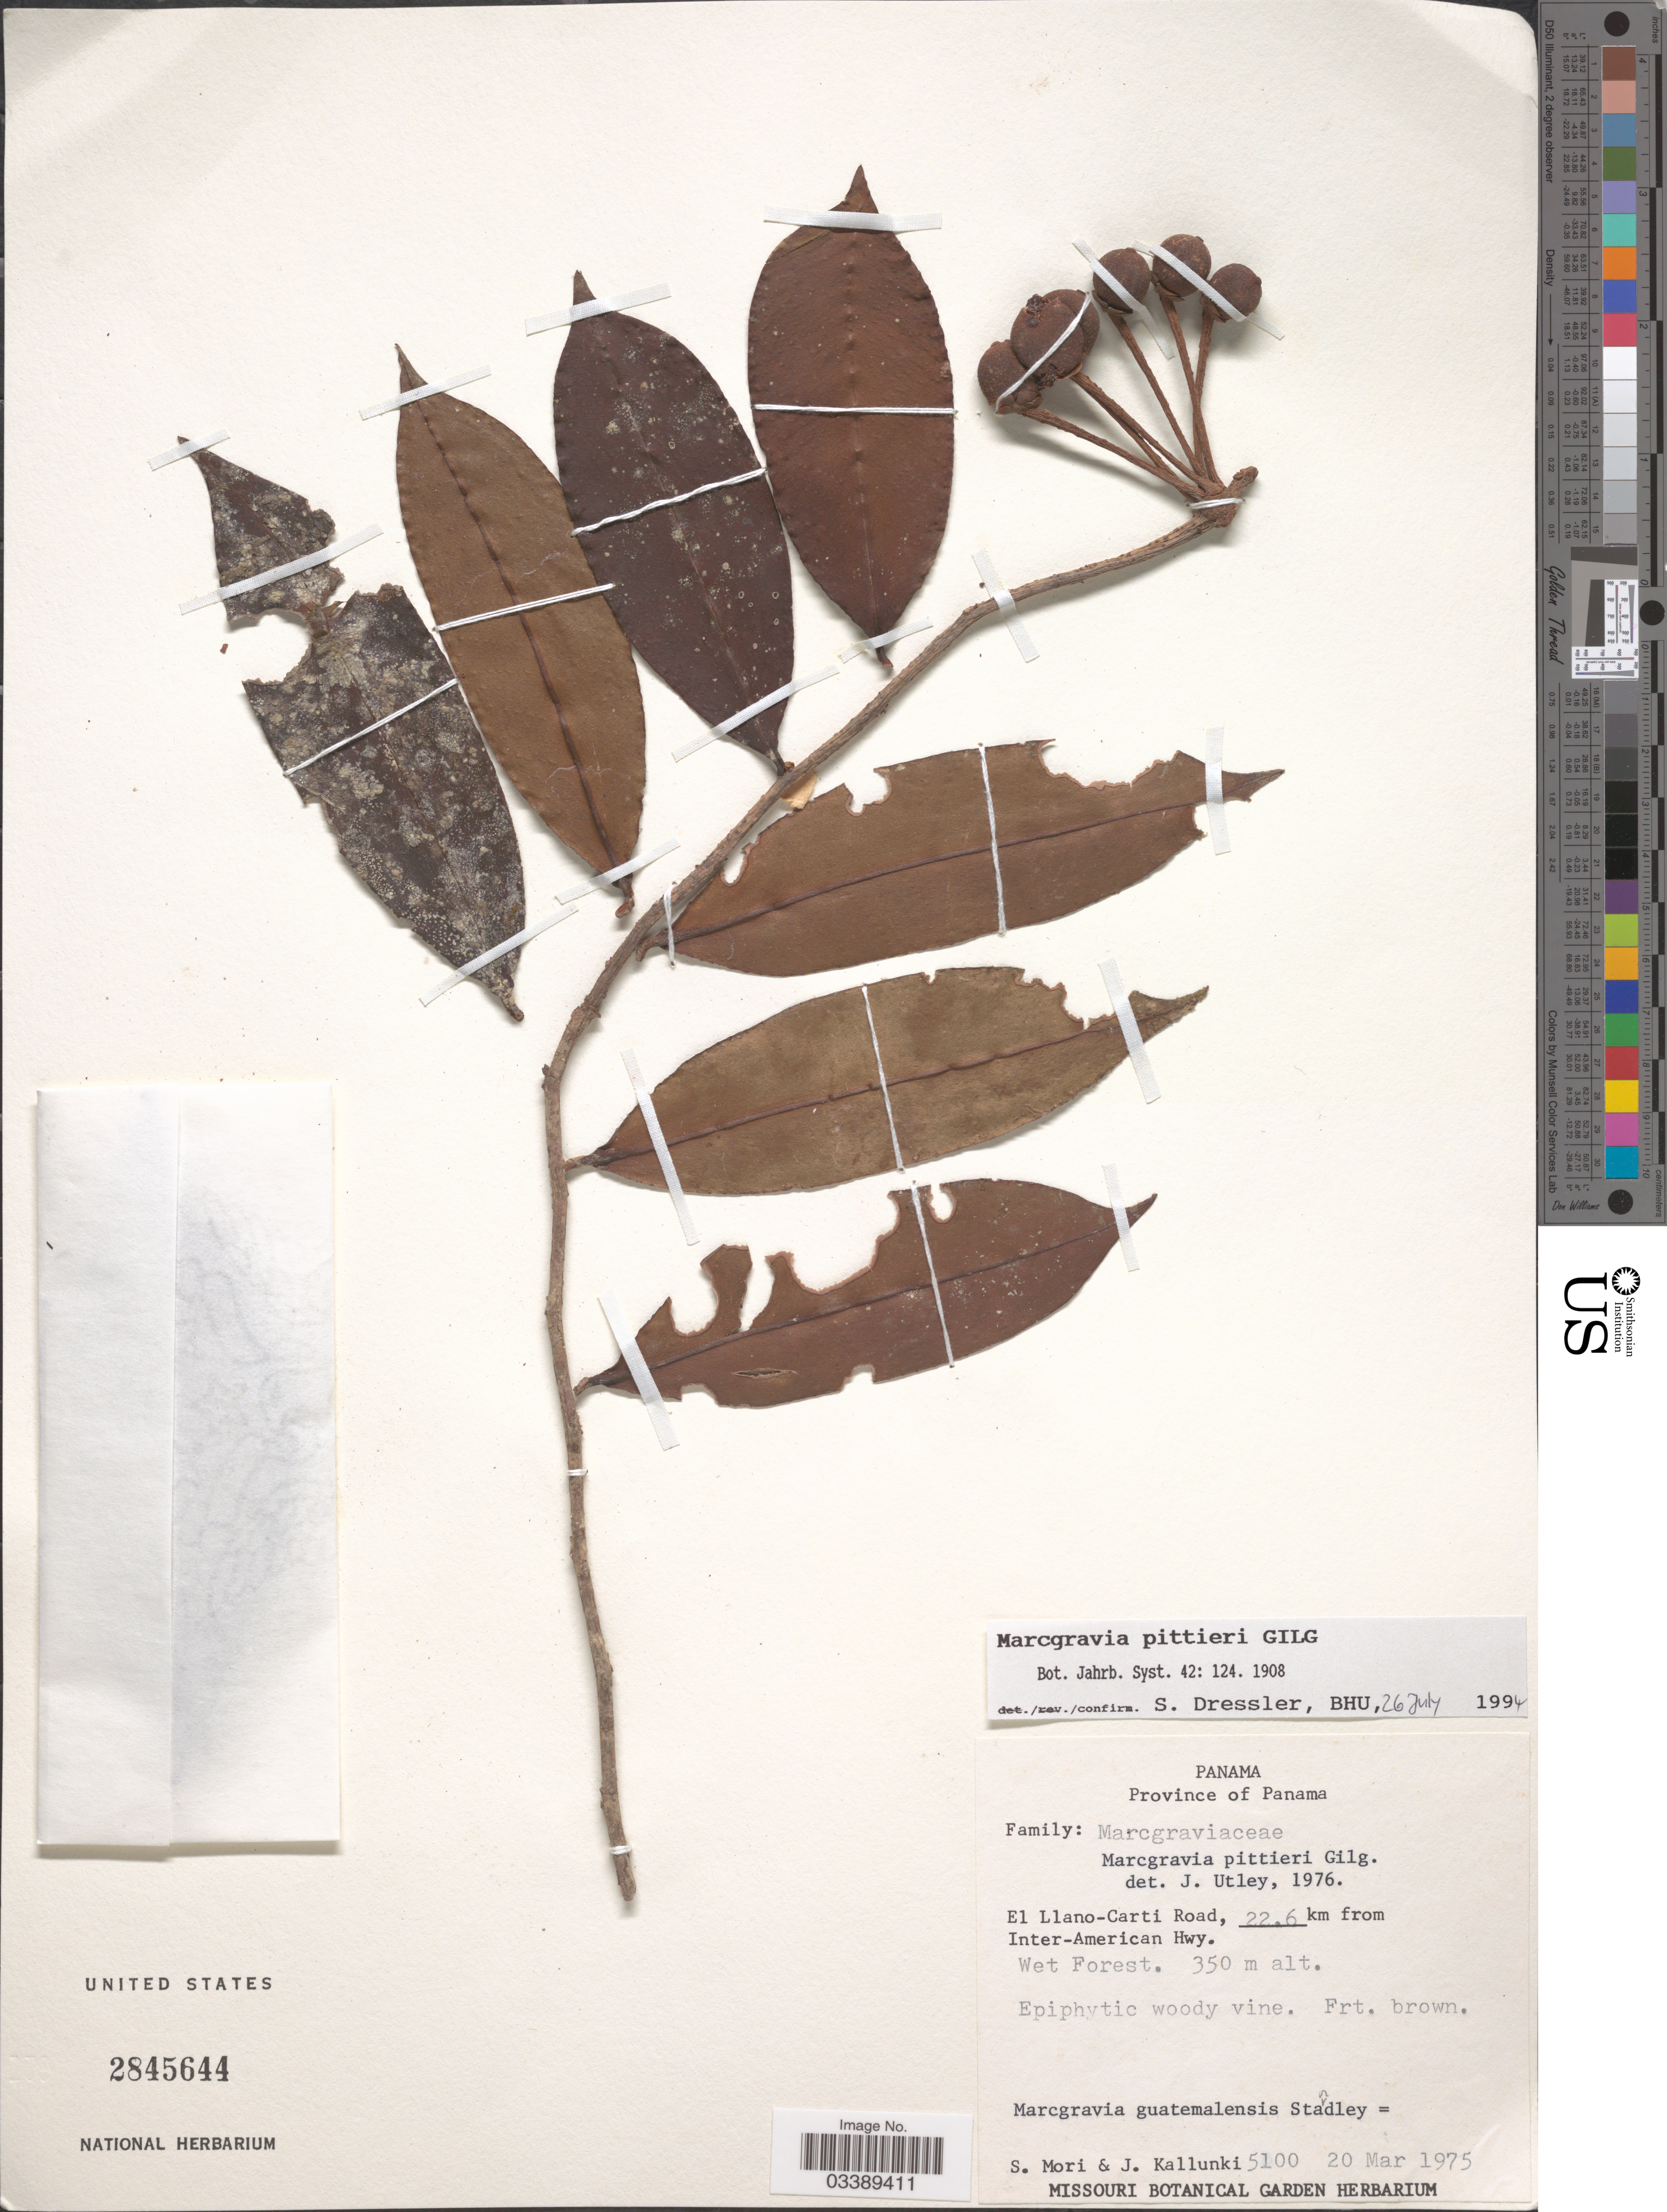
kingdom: Plantae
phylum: Tracheophyta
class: Magnoliopsida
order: Ericales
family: Marcgraviaceae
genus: Marcgravia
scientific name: Marcgravia pittieri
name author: Gilg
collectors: S. Mori & J. Kallunki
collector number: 5100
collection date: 1975-03-20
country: Panama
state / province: Panamá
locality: El Llano - Carti Road, 22.6 km from Inter-American Hwy.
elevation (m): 350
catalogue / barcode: US 2845644